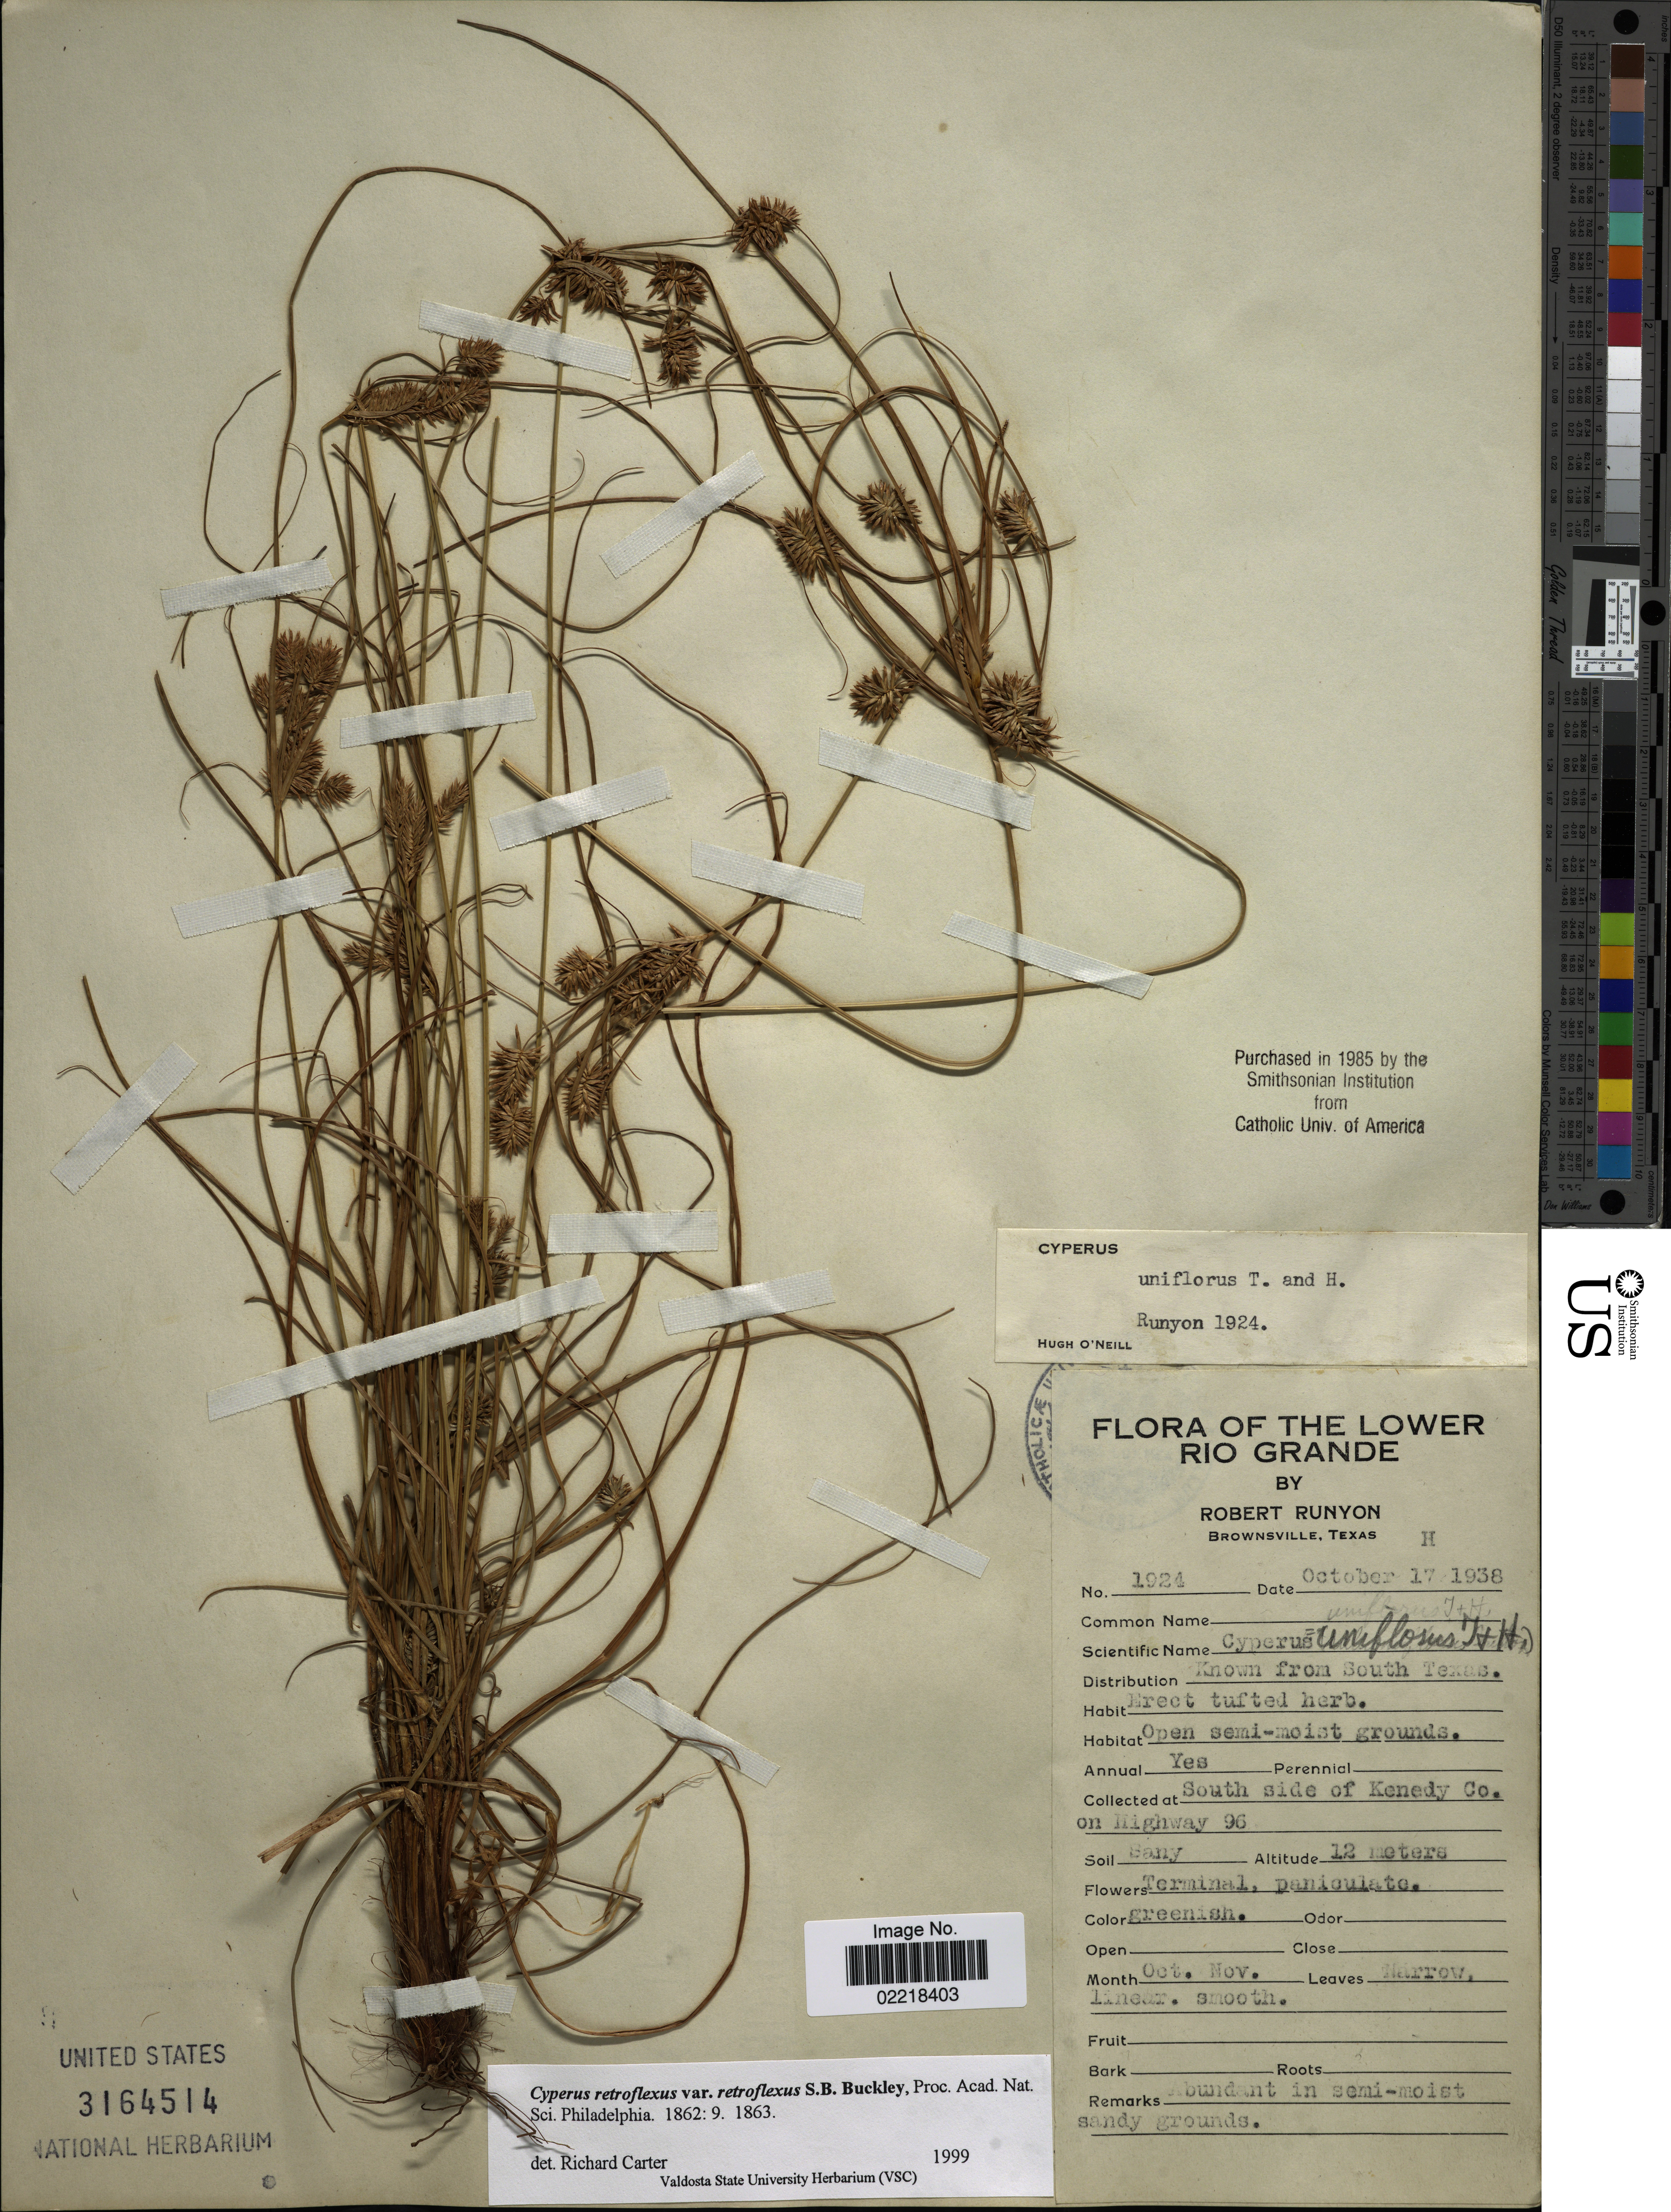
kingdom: Plantae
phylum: Tracheophyta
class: Liliopsida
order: Poales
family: Cyperaceae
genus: Cyperus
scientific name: Cyperus retroflexus var. retroflexus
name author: Buckley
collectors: R. Runyon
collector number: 1924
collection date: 1938-10-17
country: United States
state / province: Texas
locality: Lower Rio Grande, South side of Kenedy Co on Highway 96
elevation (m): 12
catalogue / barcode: US 3164514